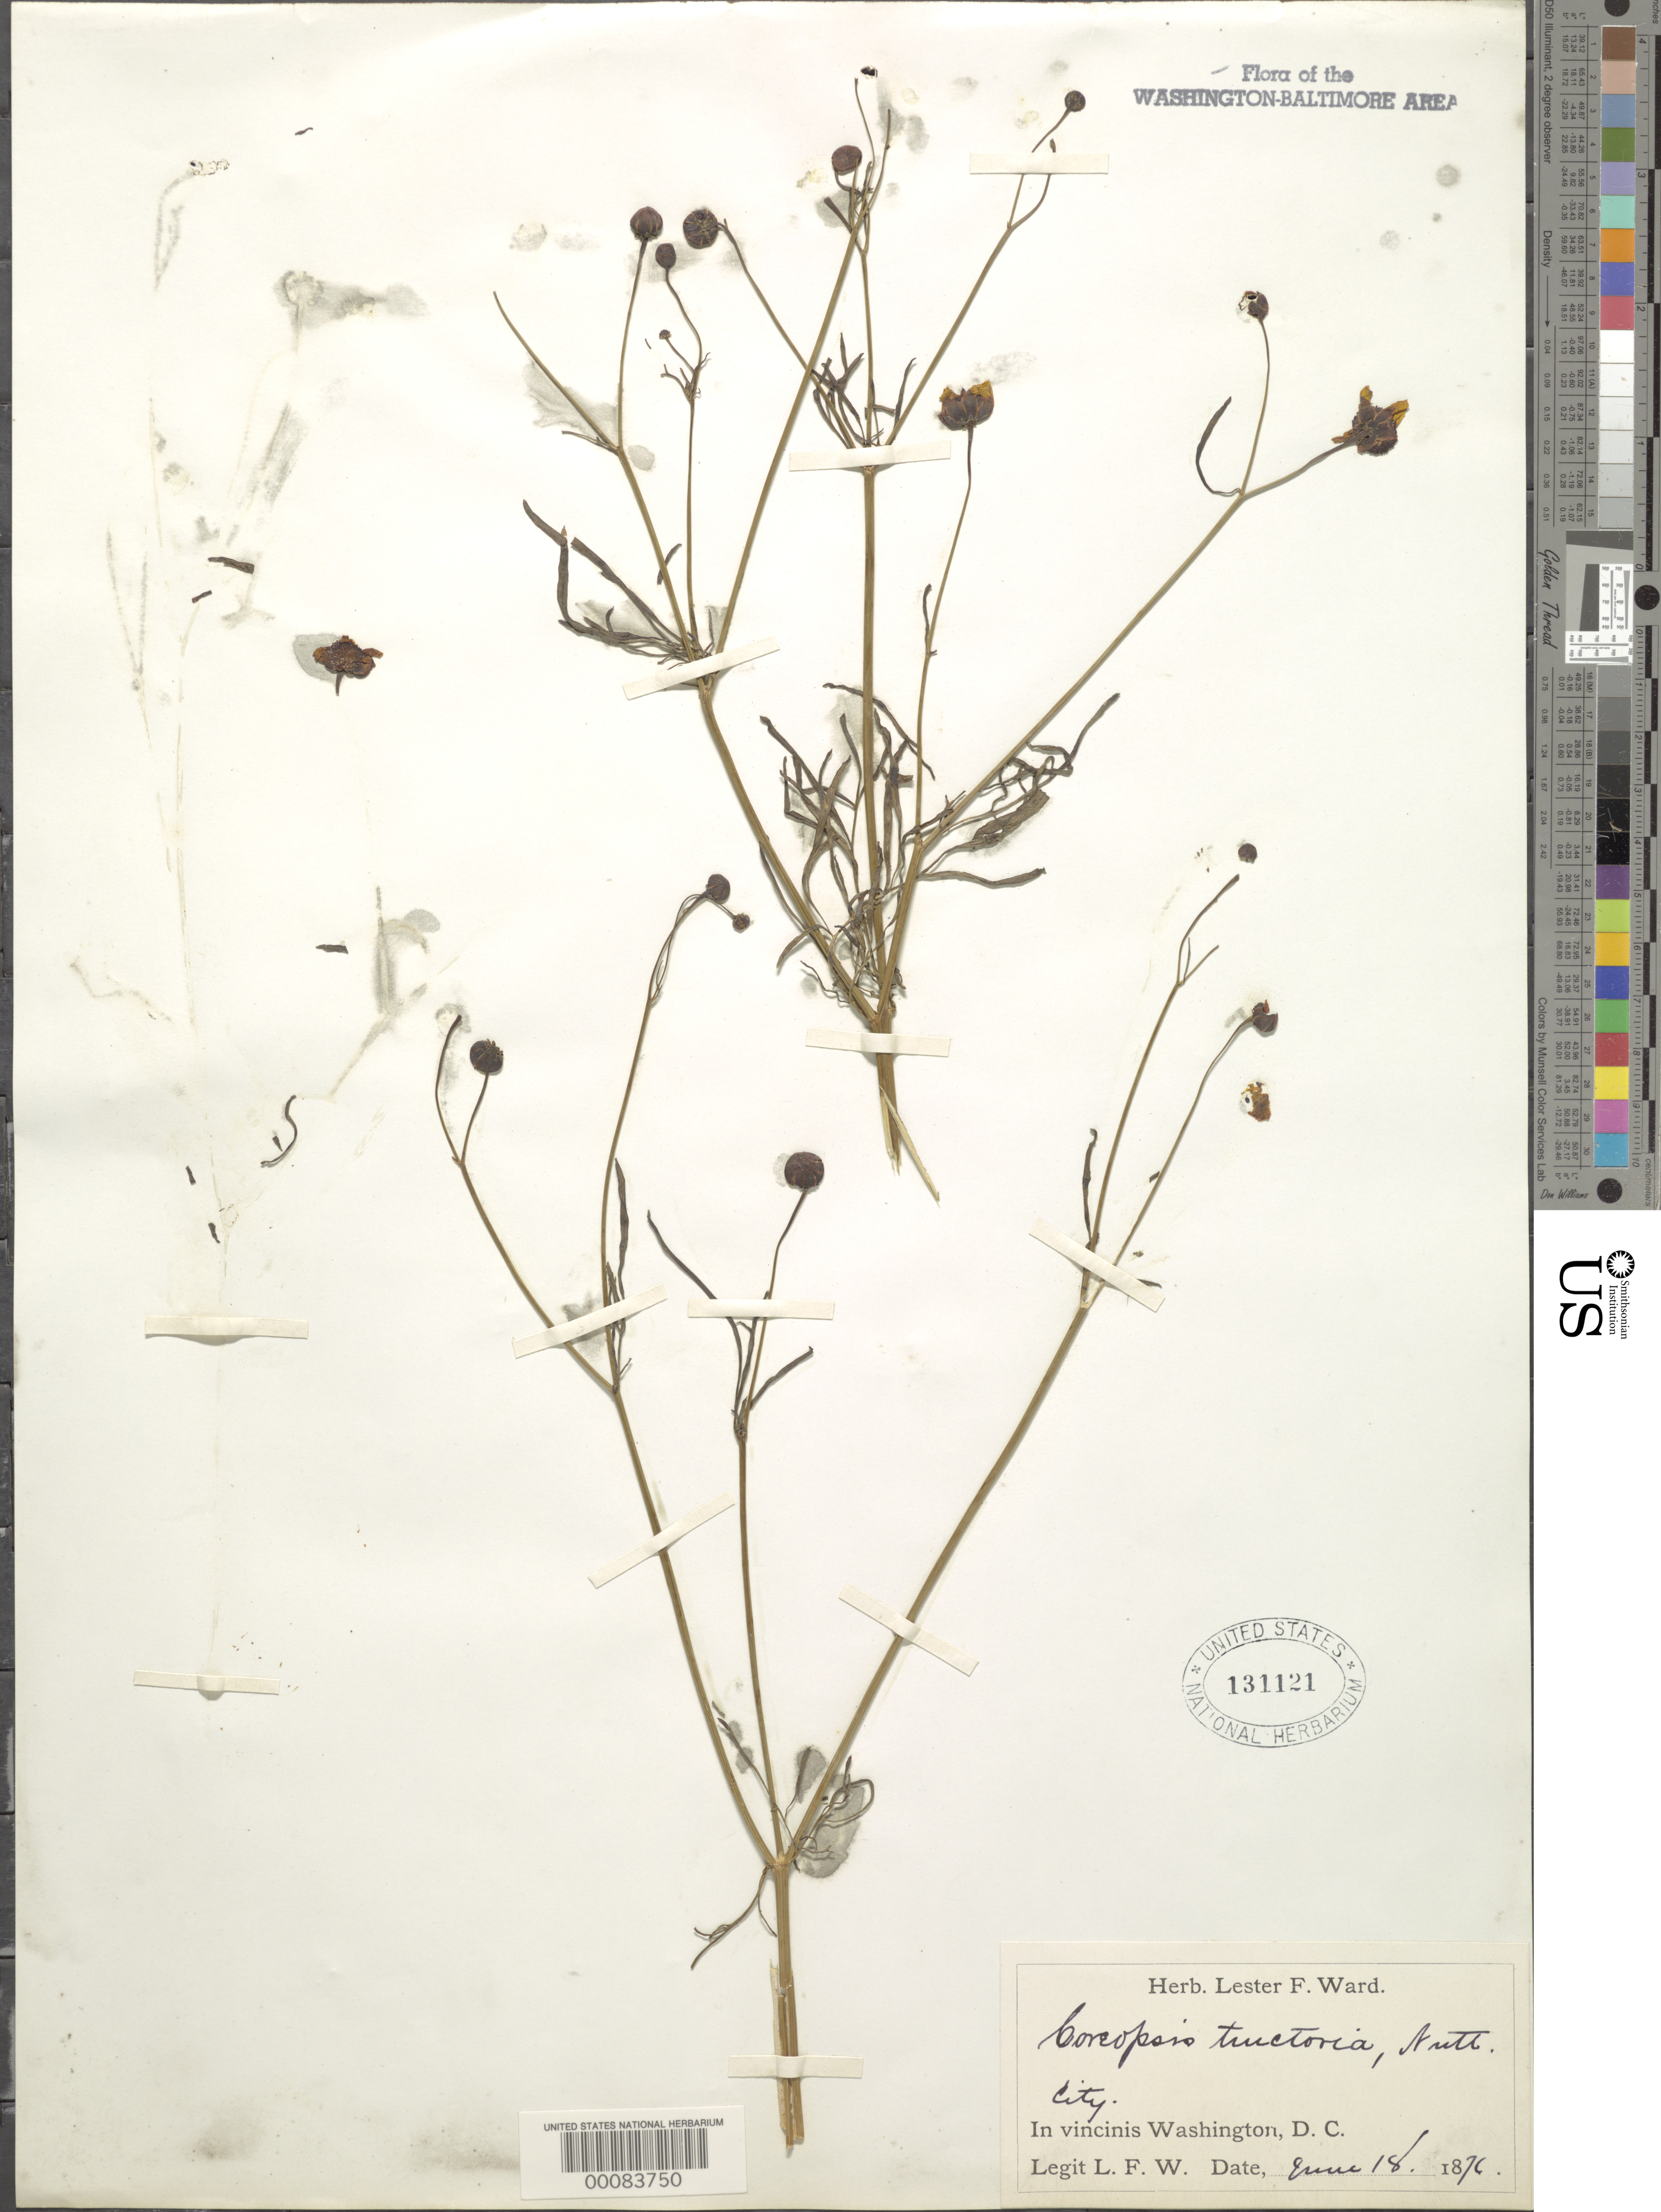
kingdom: Plantae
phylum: Tracheophyta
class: Magnoliopsida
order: Asterales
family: Asteraceae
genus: Coreopsis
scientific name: Coreopsis tinctoria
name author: Nutt.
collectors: L. F. Ward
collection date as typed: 18 Jun 1876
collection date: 1876-06-18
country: United States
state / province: District of Columbia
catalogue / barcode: US 131121